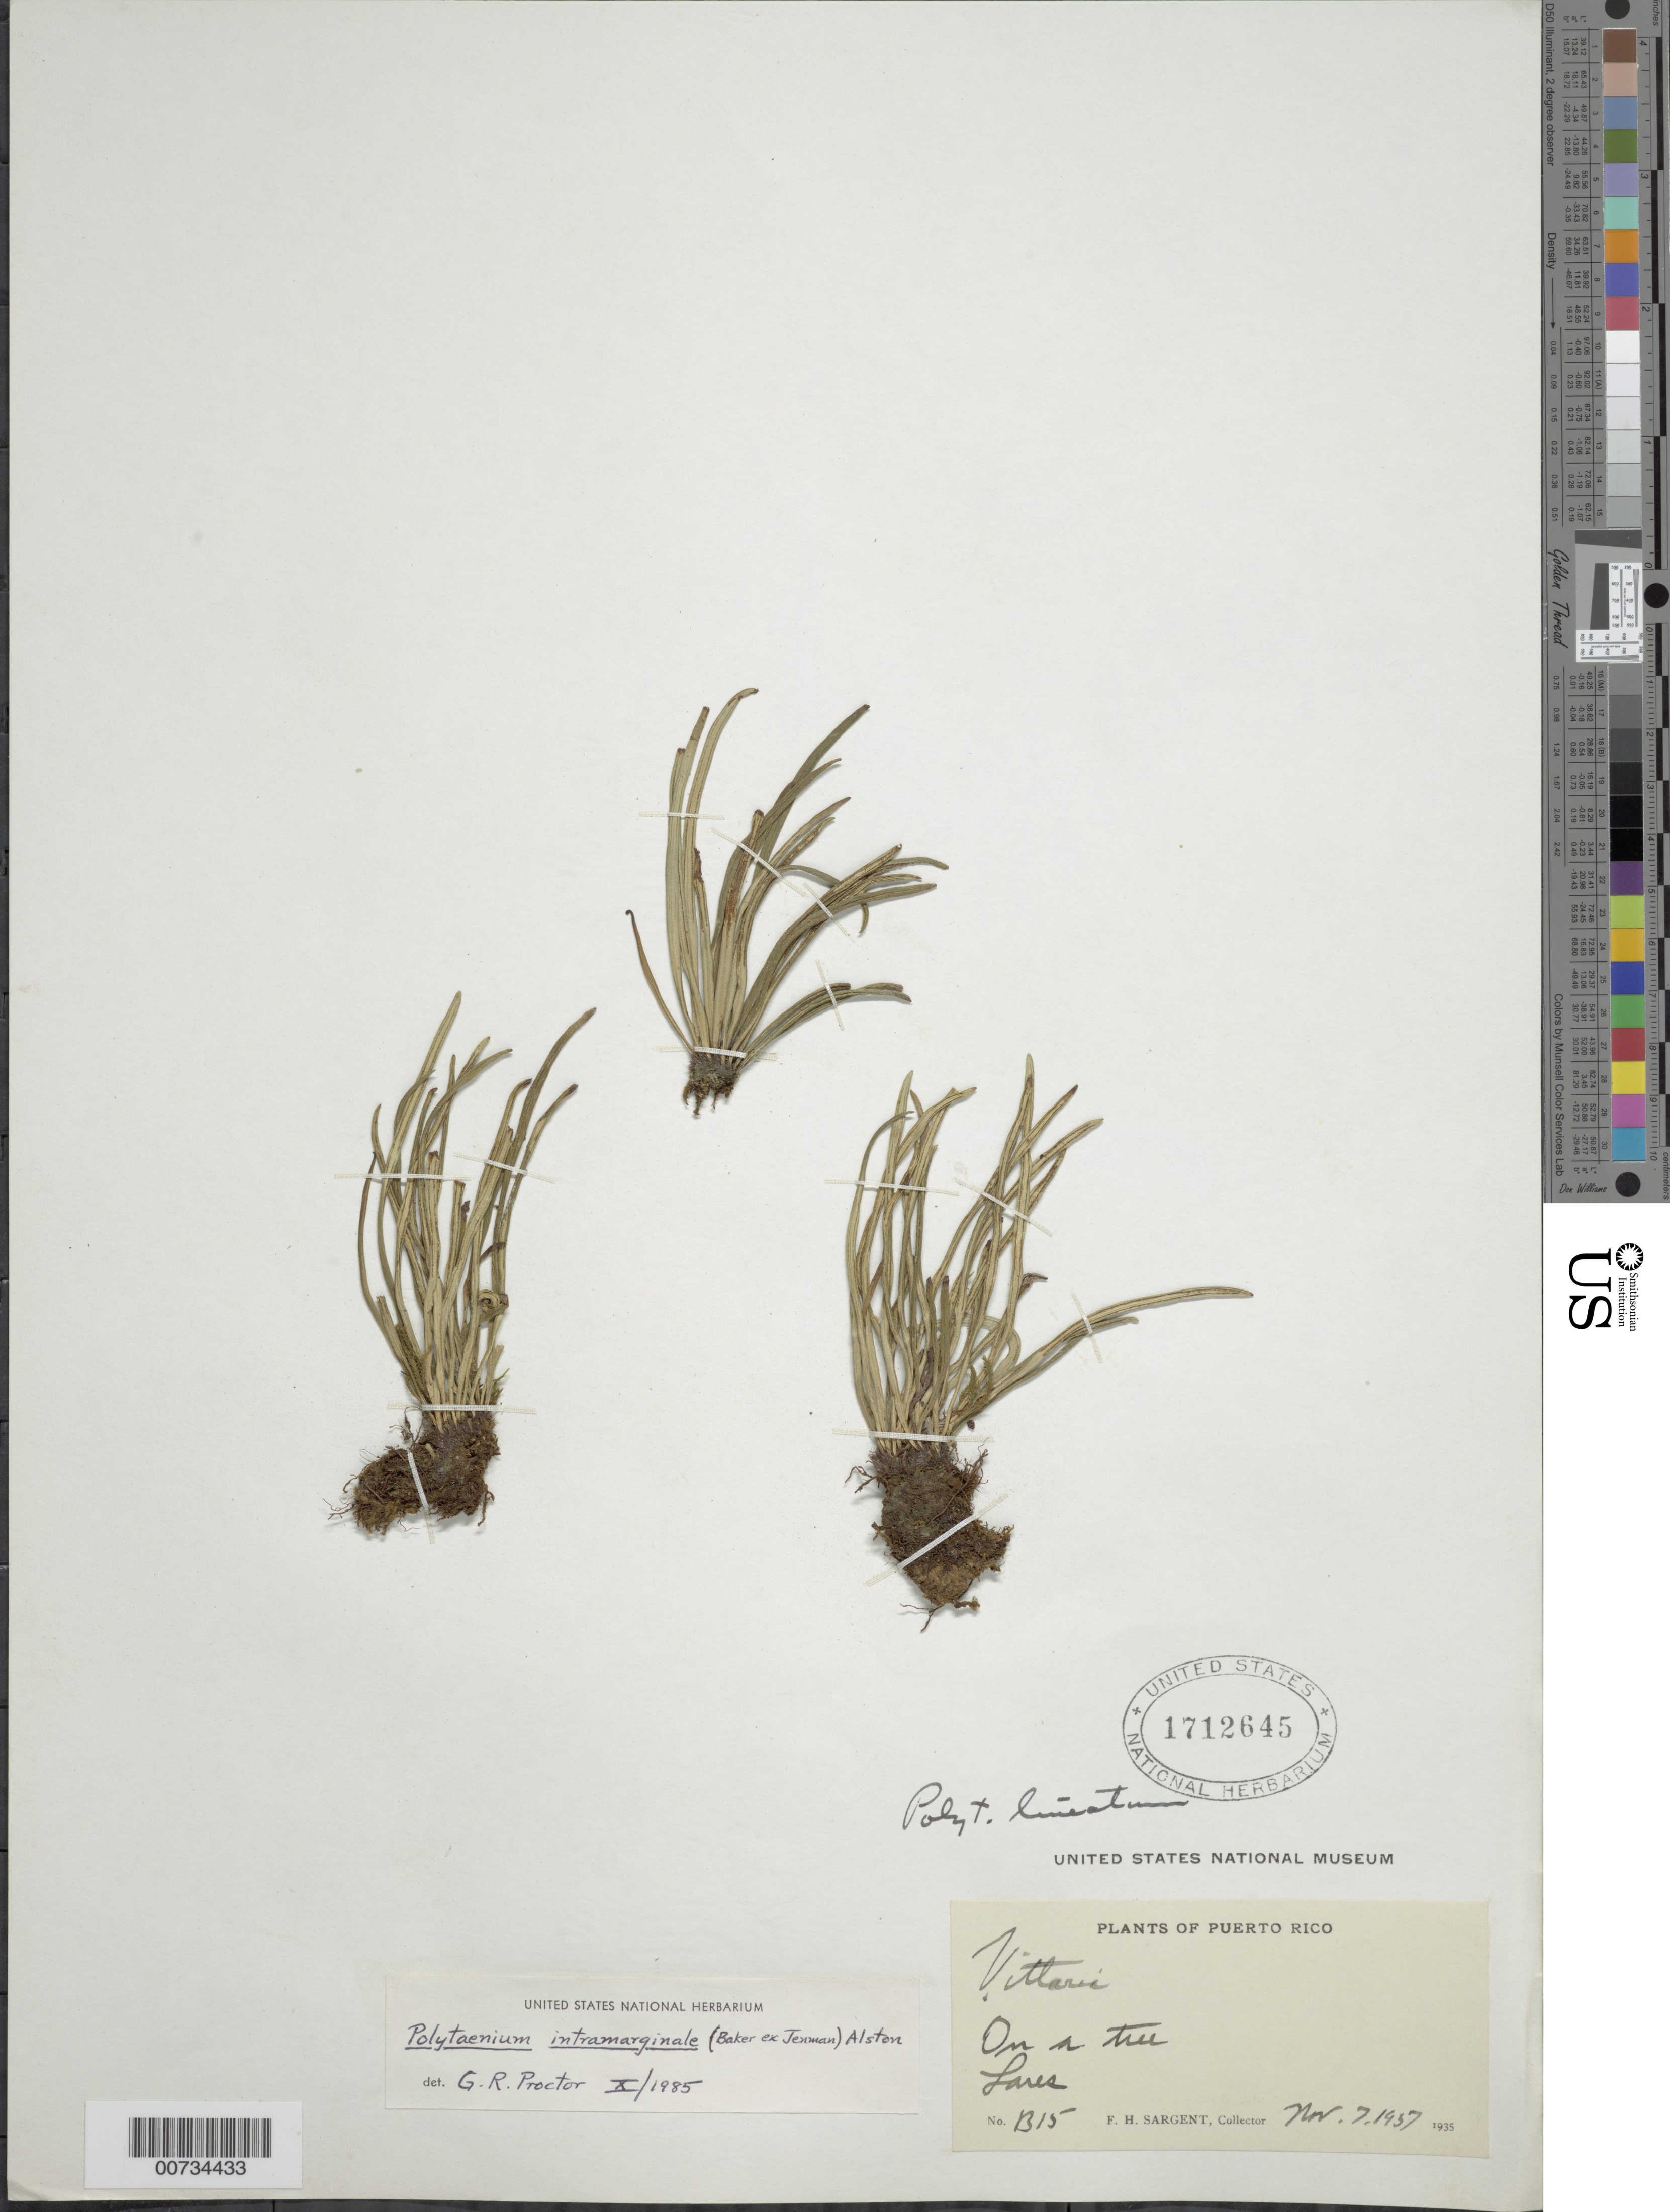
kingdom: Plantae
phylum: Tracheophyta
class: Polypodiopsida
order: Polypodiales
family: Pteridaceae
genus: Polytaenium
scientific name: Polytaenium lineatum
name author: (Sw.) J. Sm.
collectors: F. H. Sargent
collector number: B15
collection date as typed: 07 Nov 1937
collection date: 1937-11-07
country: Puerto Rico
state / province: Lares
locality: Lares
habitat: On a tree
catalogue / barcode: US 1712645